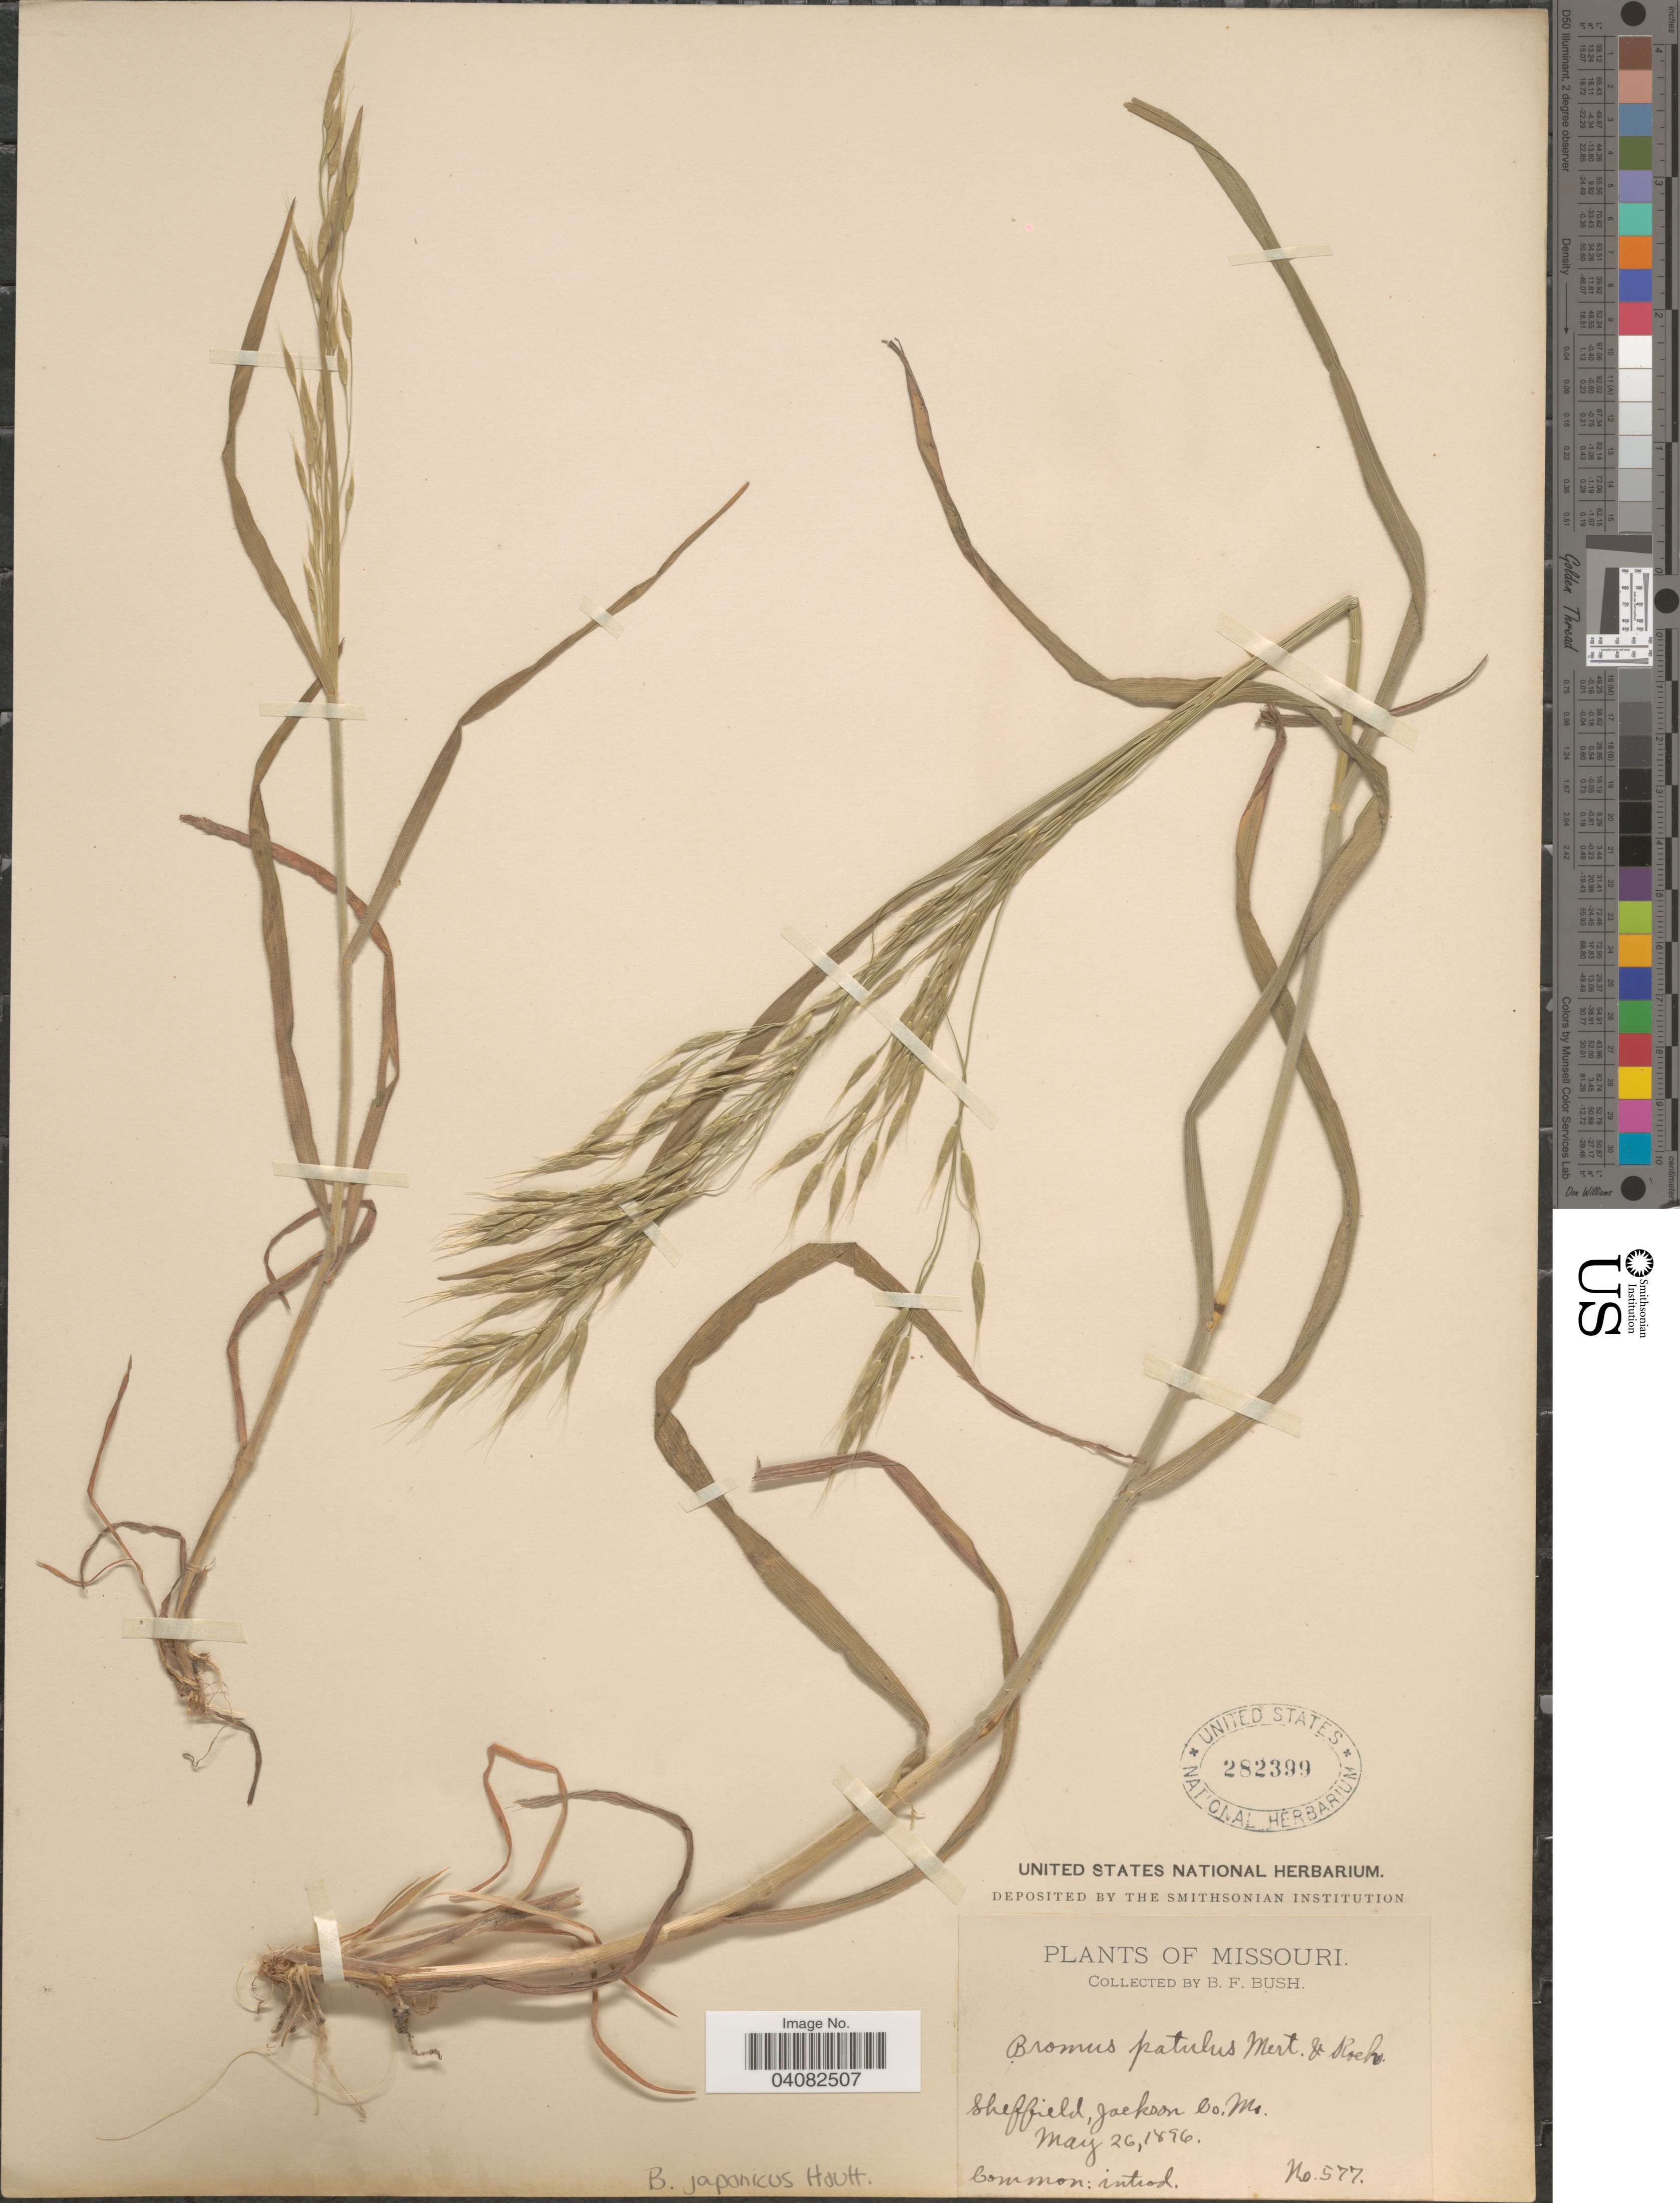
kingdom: Plantae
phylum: Tracheophyta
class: Liliopsida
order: Poales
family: Poaceae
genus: Bromus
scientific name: Bromus intermedius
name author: Gussone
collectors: B. F. Bush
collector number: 577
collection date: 1896-05-26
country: United States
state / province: Missouri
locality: Sheffield, Jackson Co.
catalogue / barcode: US 282399